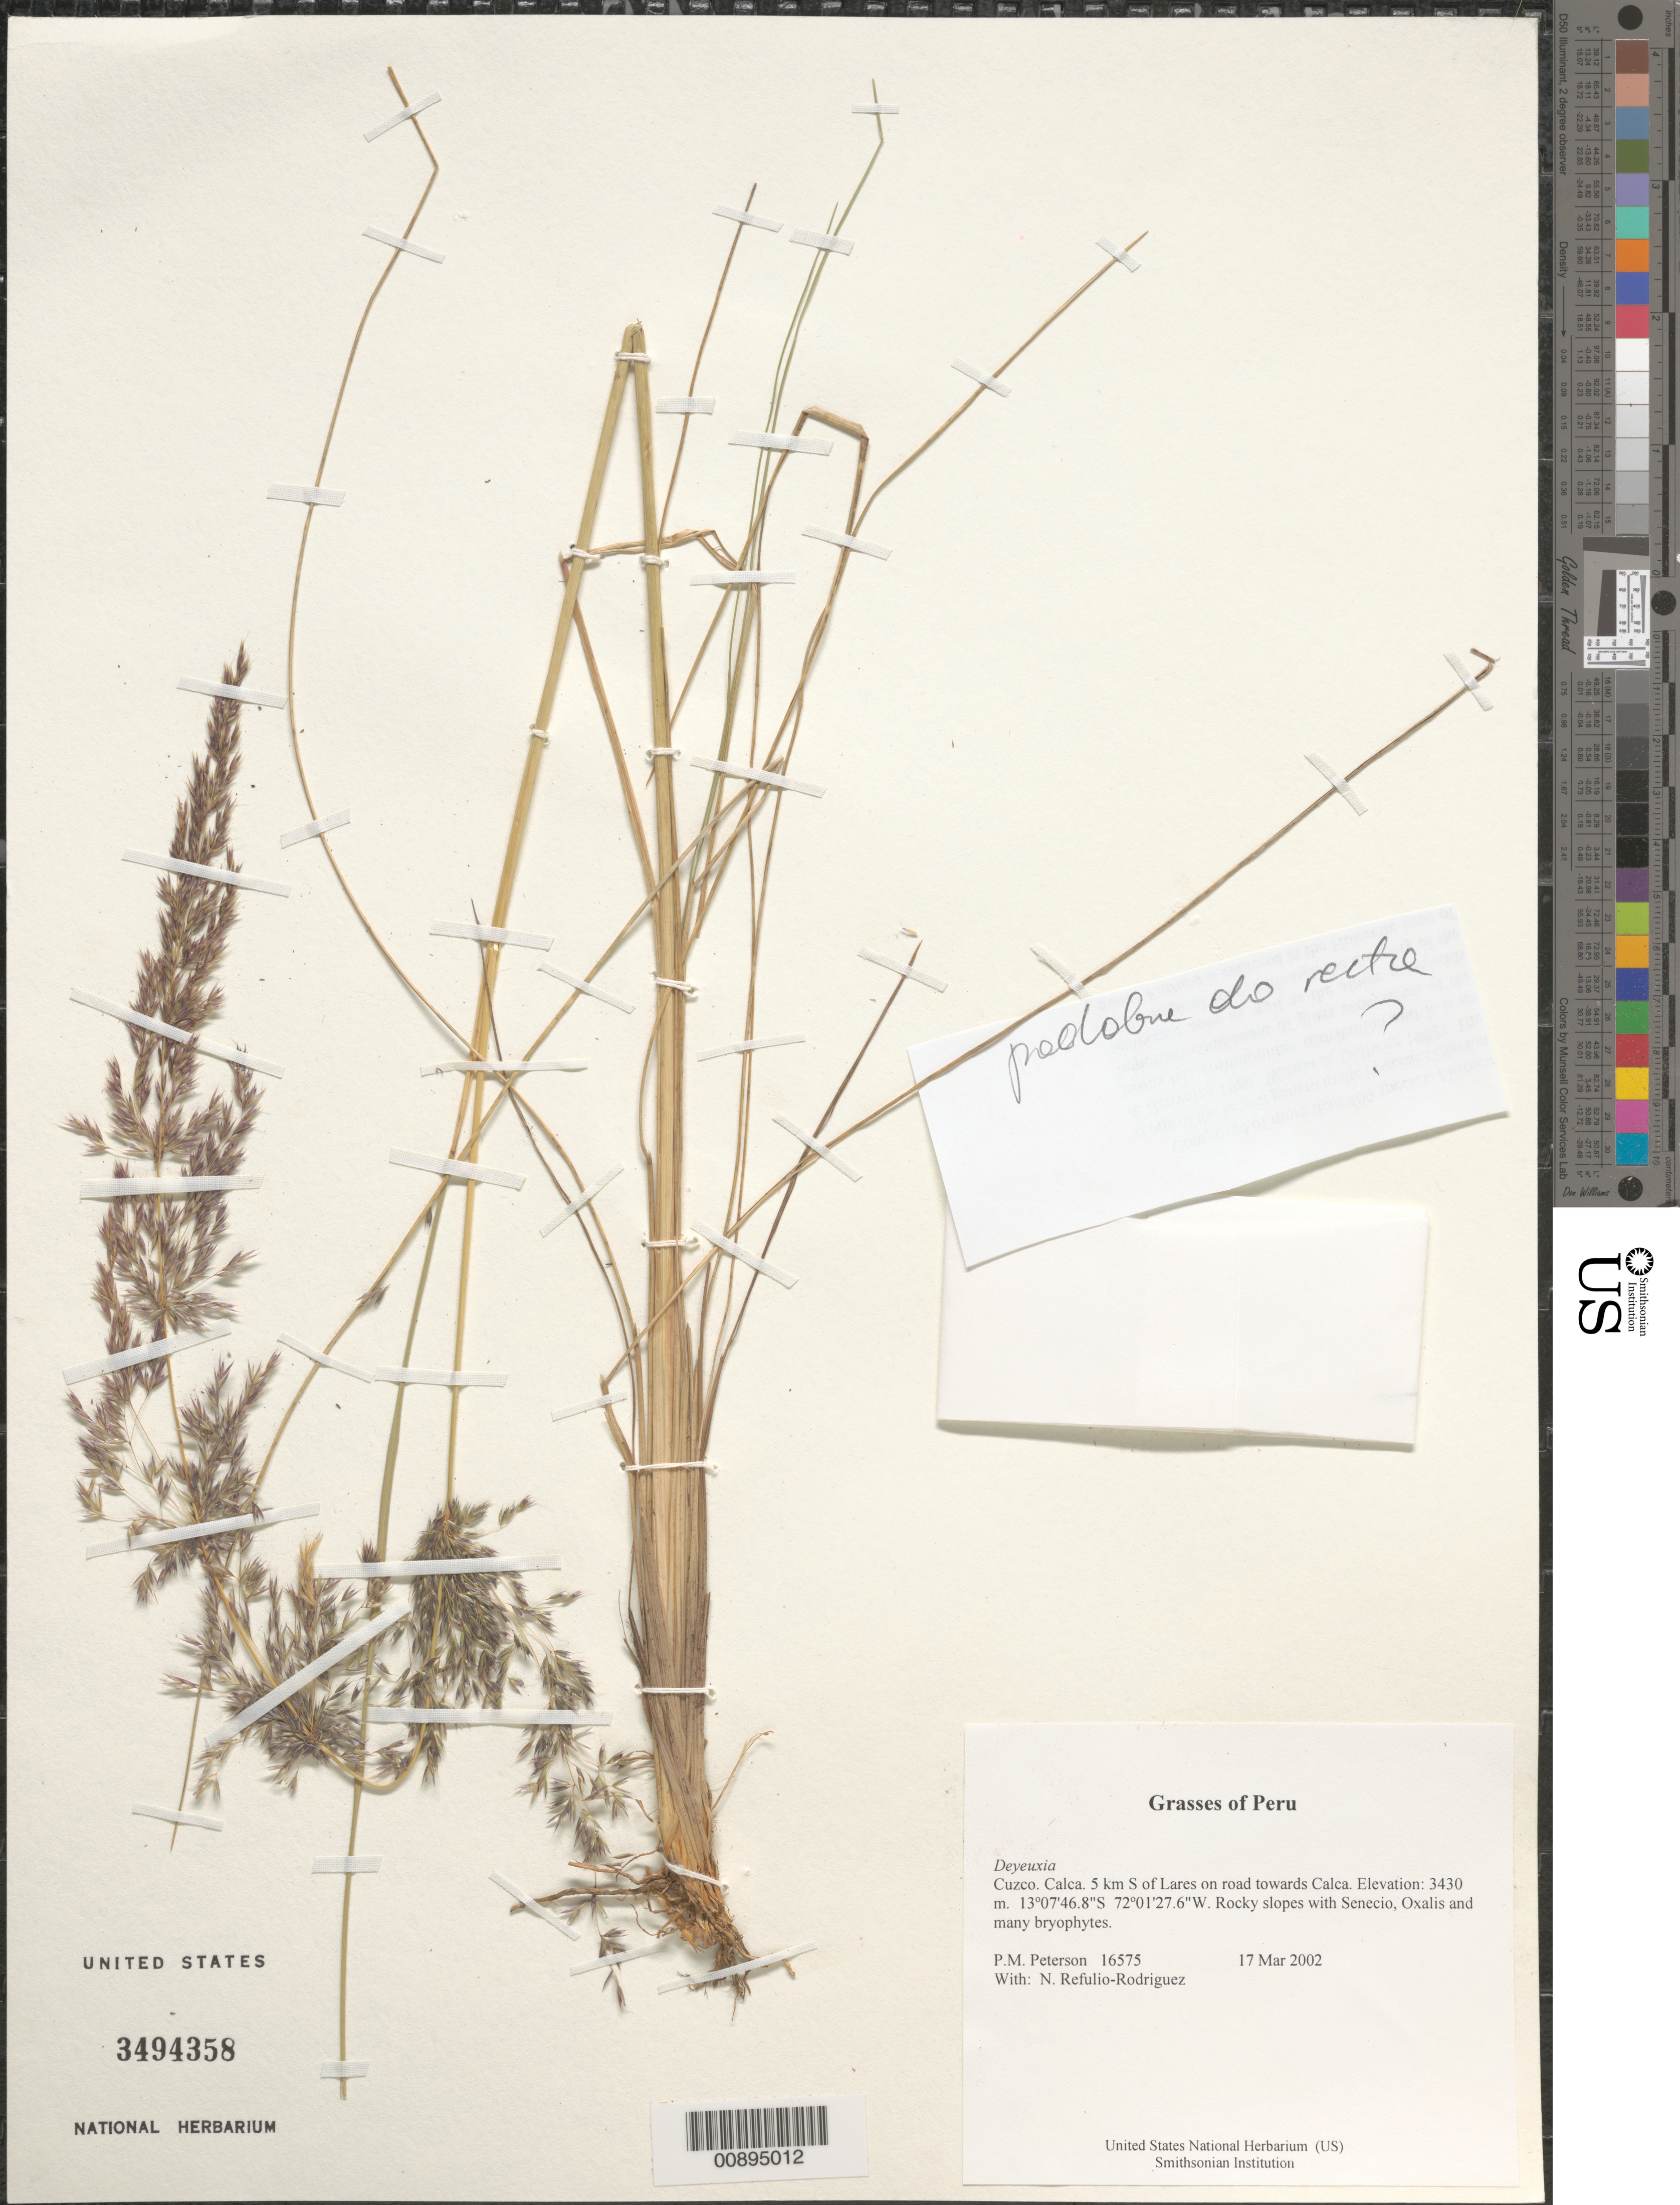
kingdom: Plantae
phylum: Tracheophyta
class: Liliopsida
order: Poales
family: Poaceae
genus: Calamagrostis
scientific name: Calamagrostis sp.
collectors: P. M. Peterson & N. Refulio-Rodríguez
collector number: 16575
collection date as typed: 17 Mar 2002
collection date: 2002-03-17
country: Peru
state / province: Cusco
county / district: Calca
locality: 5 km S of Lares on road towards Calca.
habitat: Rocky slopes with ~Senecio, Oxalis~ and many bryophytes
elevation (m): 3430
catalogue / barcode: US 3494358